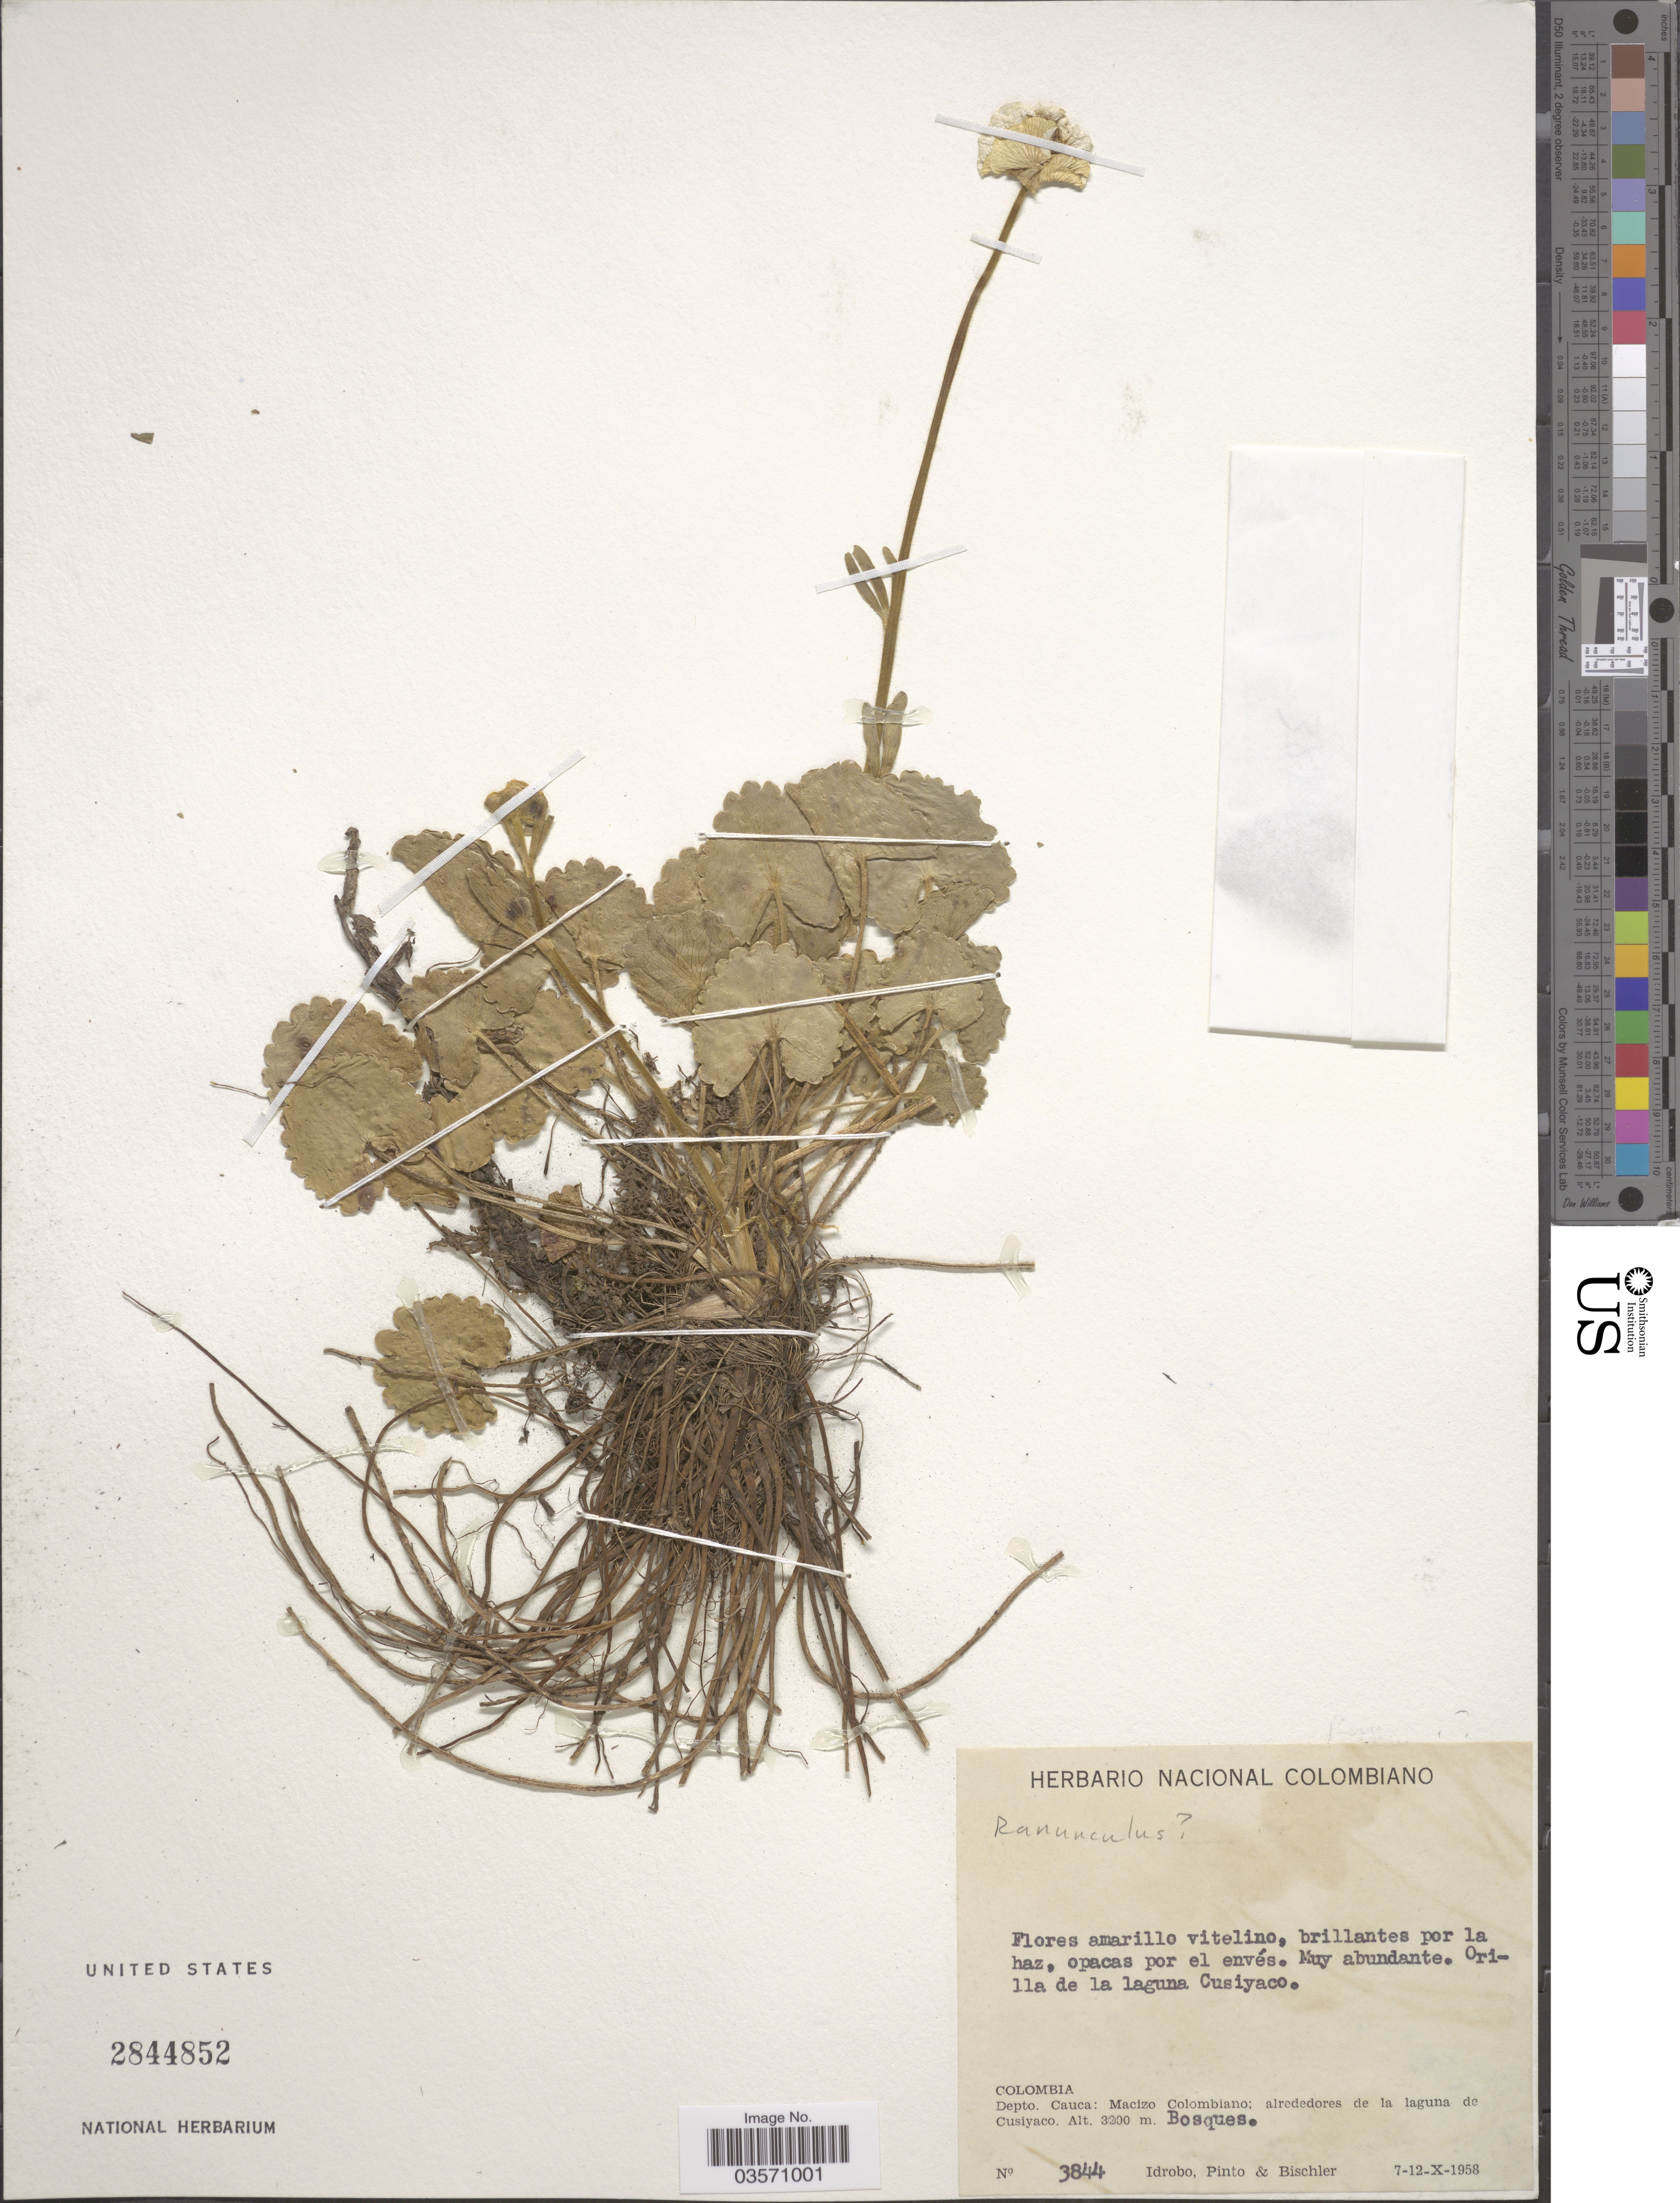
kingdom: Plantae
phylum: Tracheophyta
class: Magnoliopsida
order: Ranunculales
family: Ranunculaceae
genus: Ranunculus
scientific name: Ranunculus sp.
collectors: -- Idrobo, Pinto, -- & -. Bischler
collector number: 3844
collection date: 1958-10-07/1958-10-12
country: Colombia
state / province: Cauca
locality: Orilla de la laguna Cusiyaco. Depto. Cauca: Macizo Colombiano: alrededores de la laguna de Cusiyaco.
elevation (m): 3200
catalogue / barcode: US 2844852